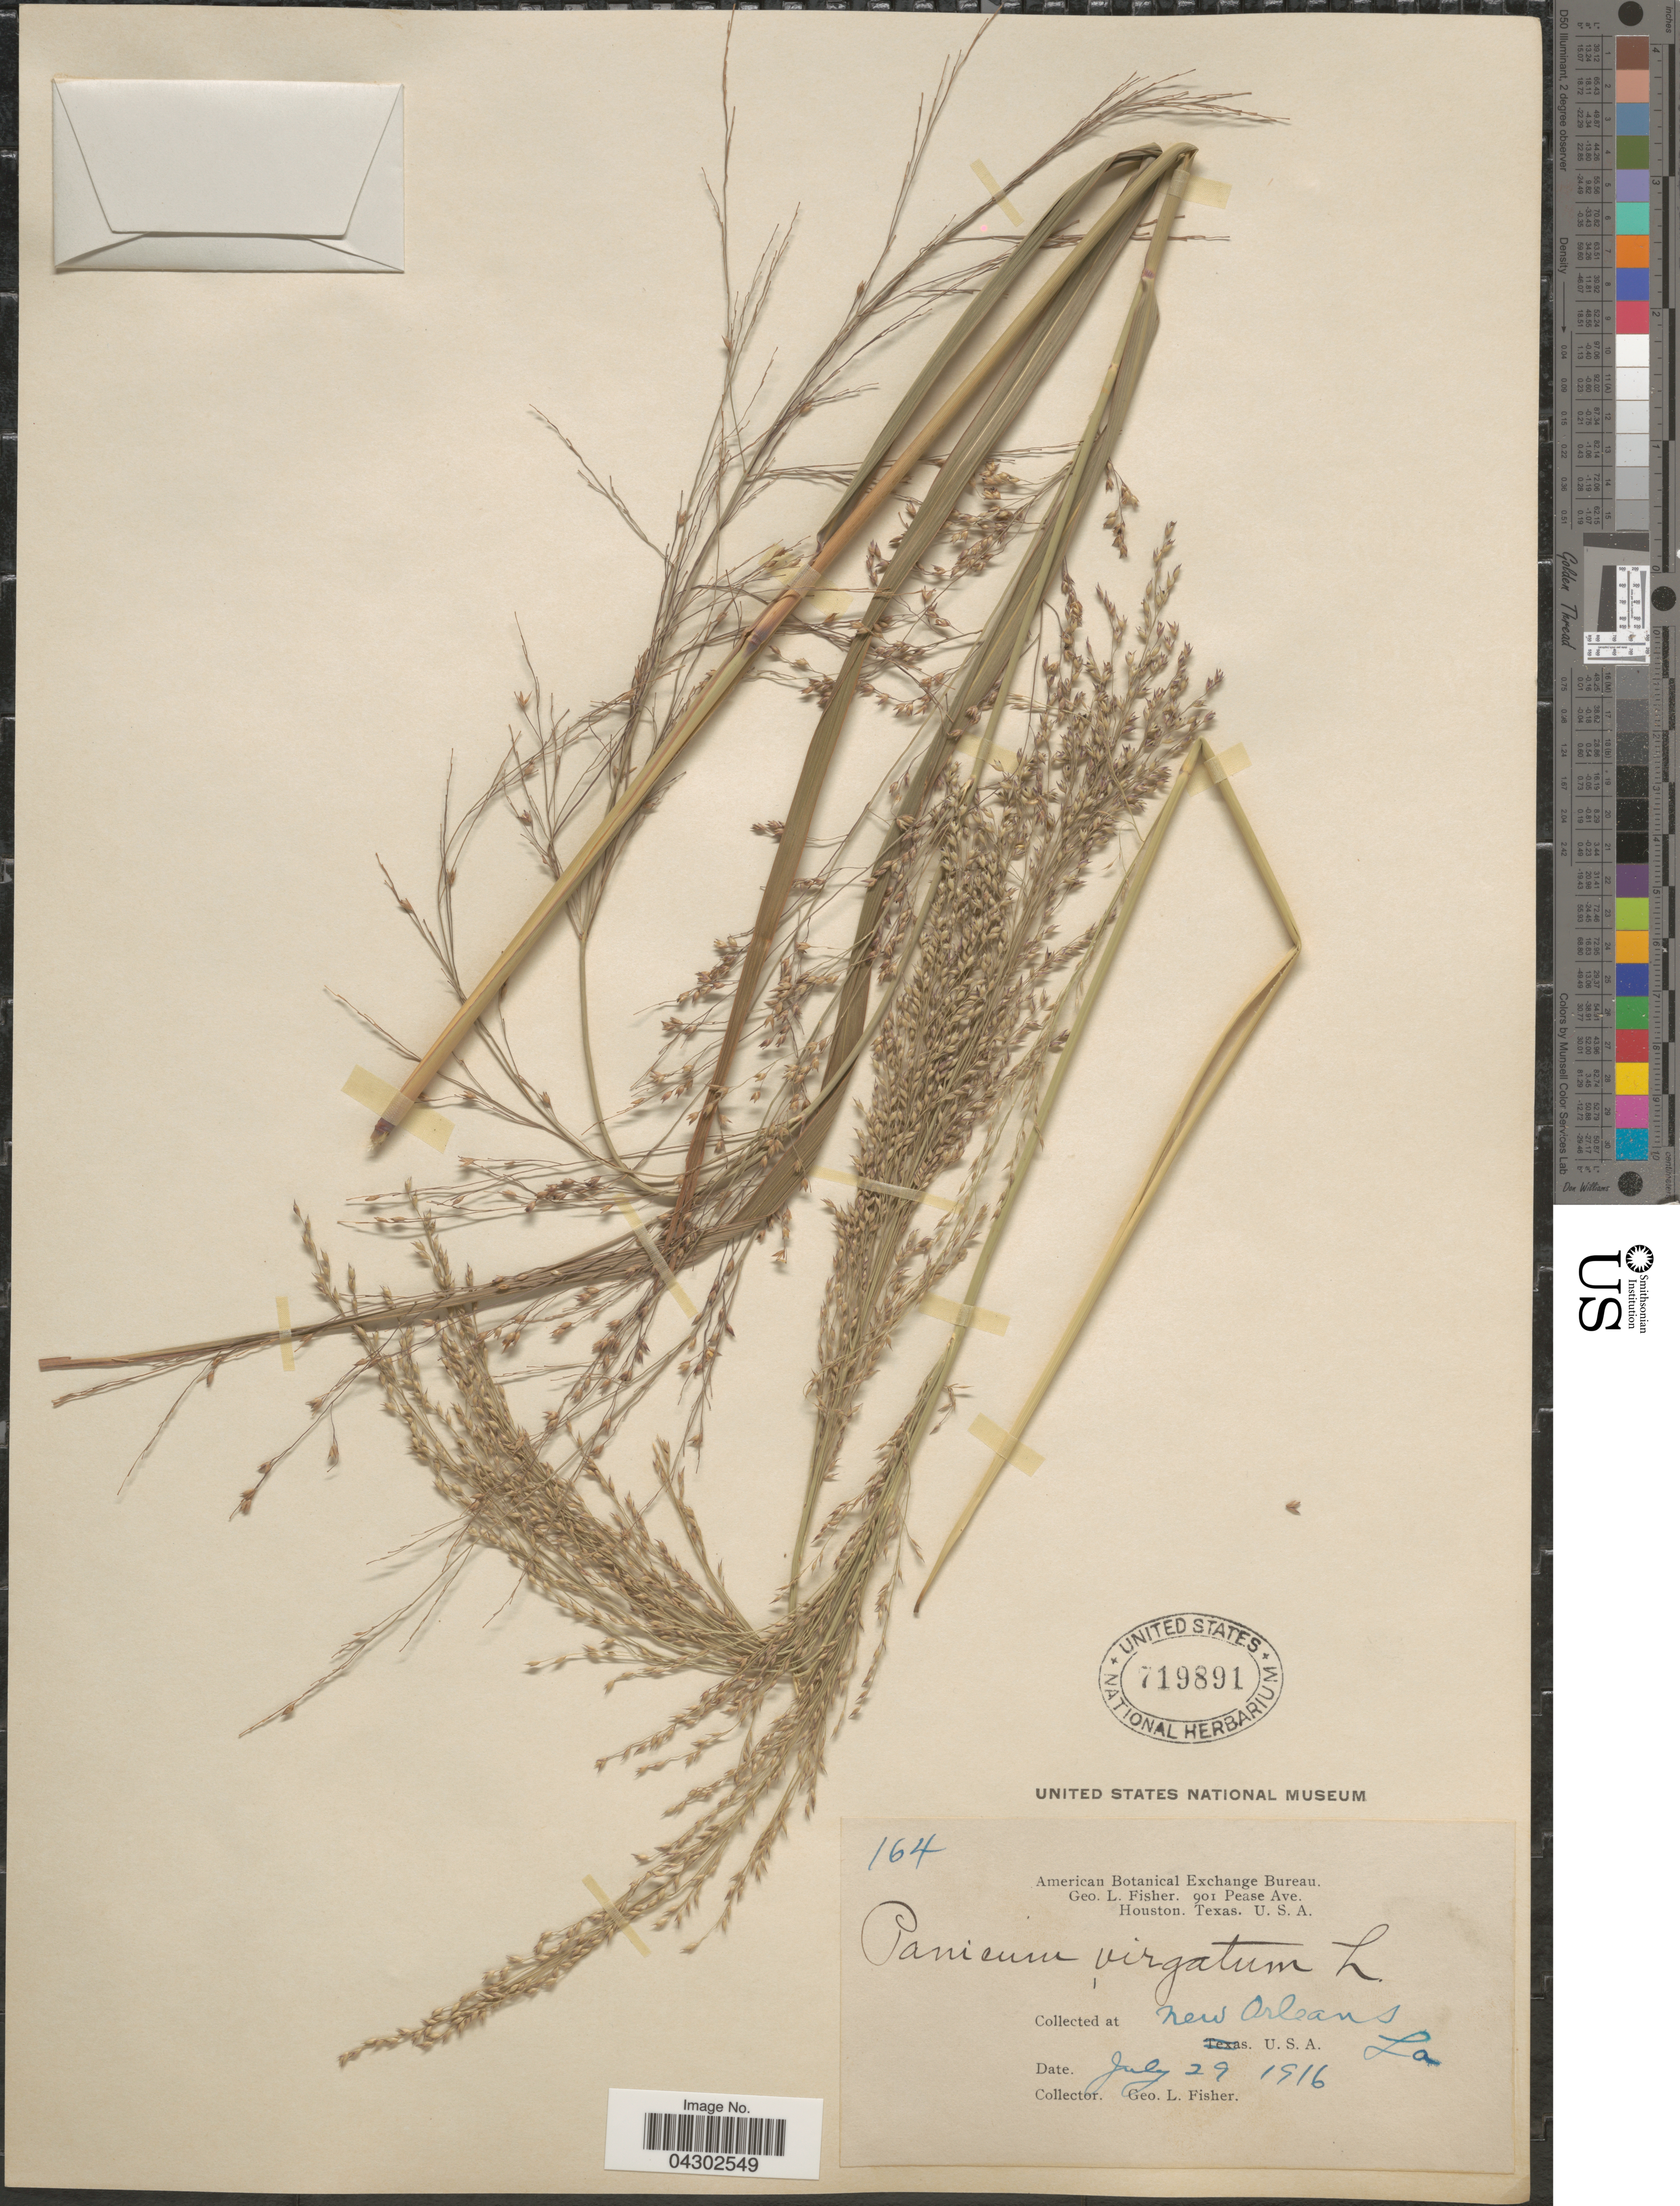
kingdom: Plantae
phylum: Tracheophyta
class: Liliopsida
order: Poales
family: Poaceae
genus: Panicum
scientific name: Panicum virgatum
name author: L.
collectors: G. L. Fisher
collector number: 164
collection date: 1916-07-29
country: United States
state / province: Louisiana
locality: New Orleans.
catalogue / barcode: US 719891